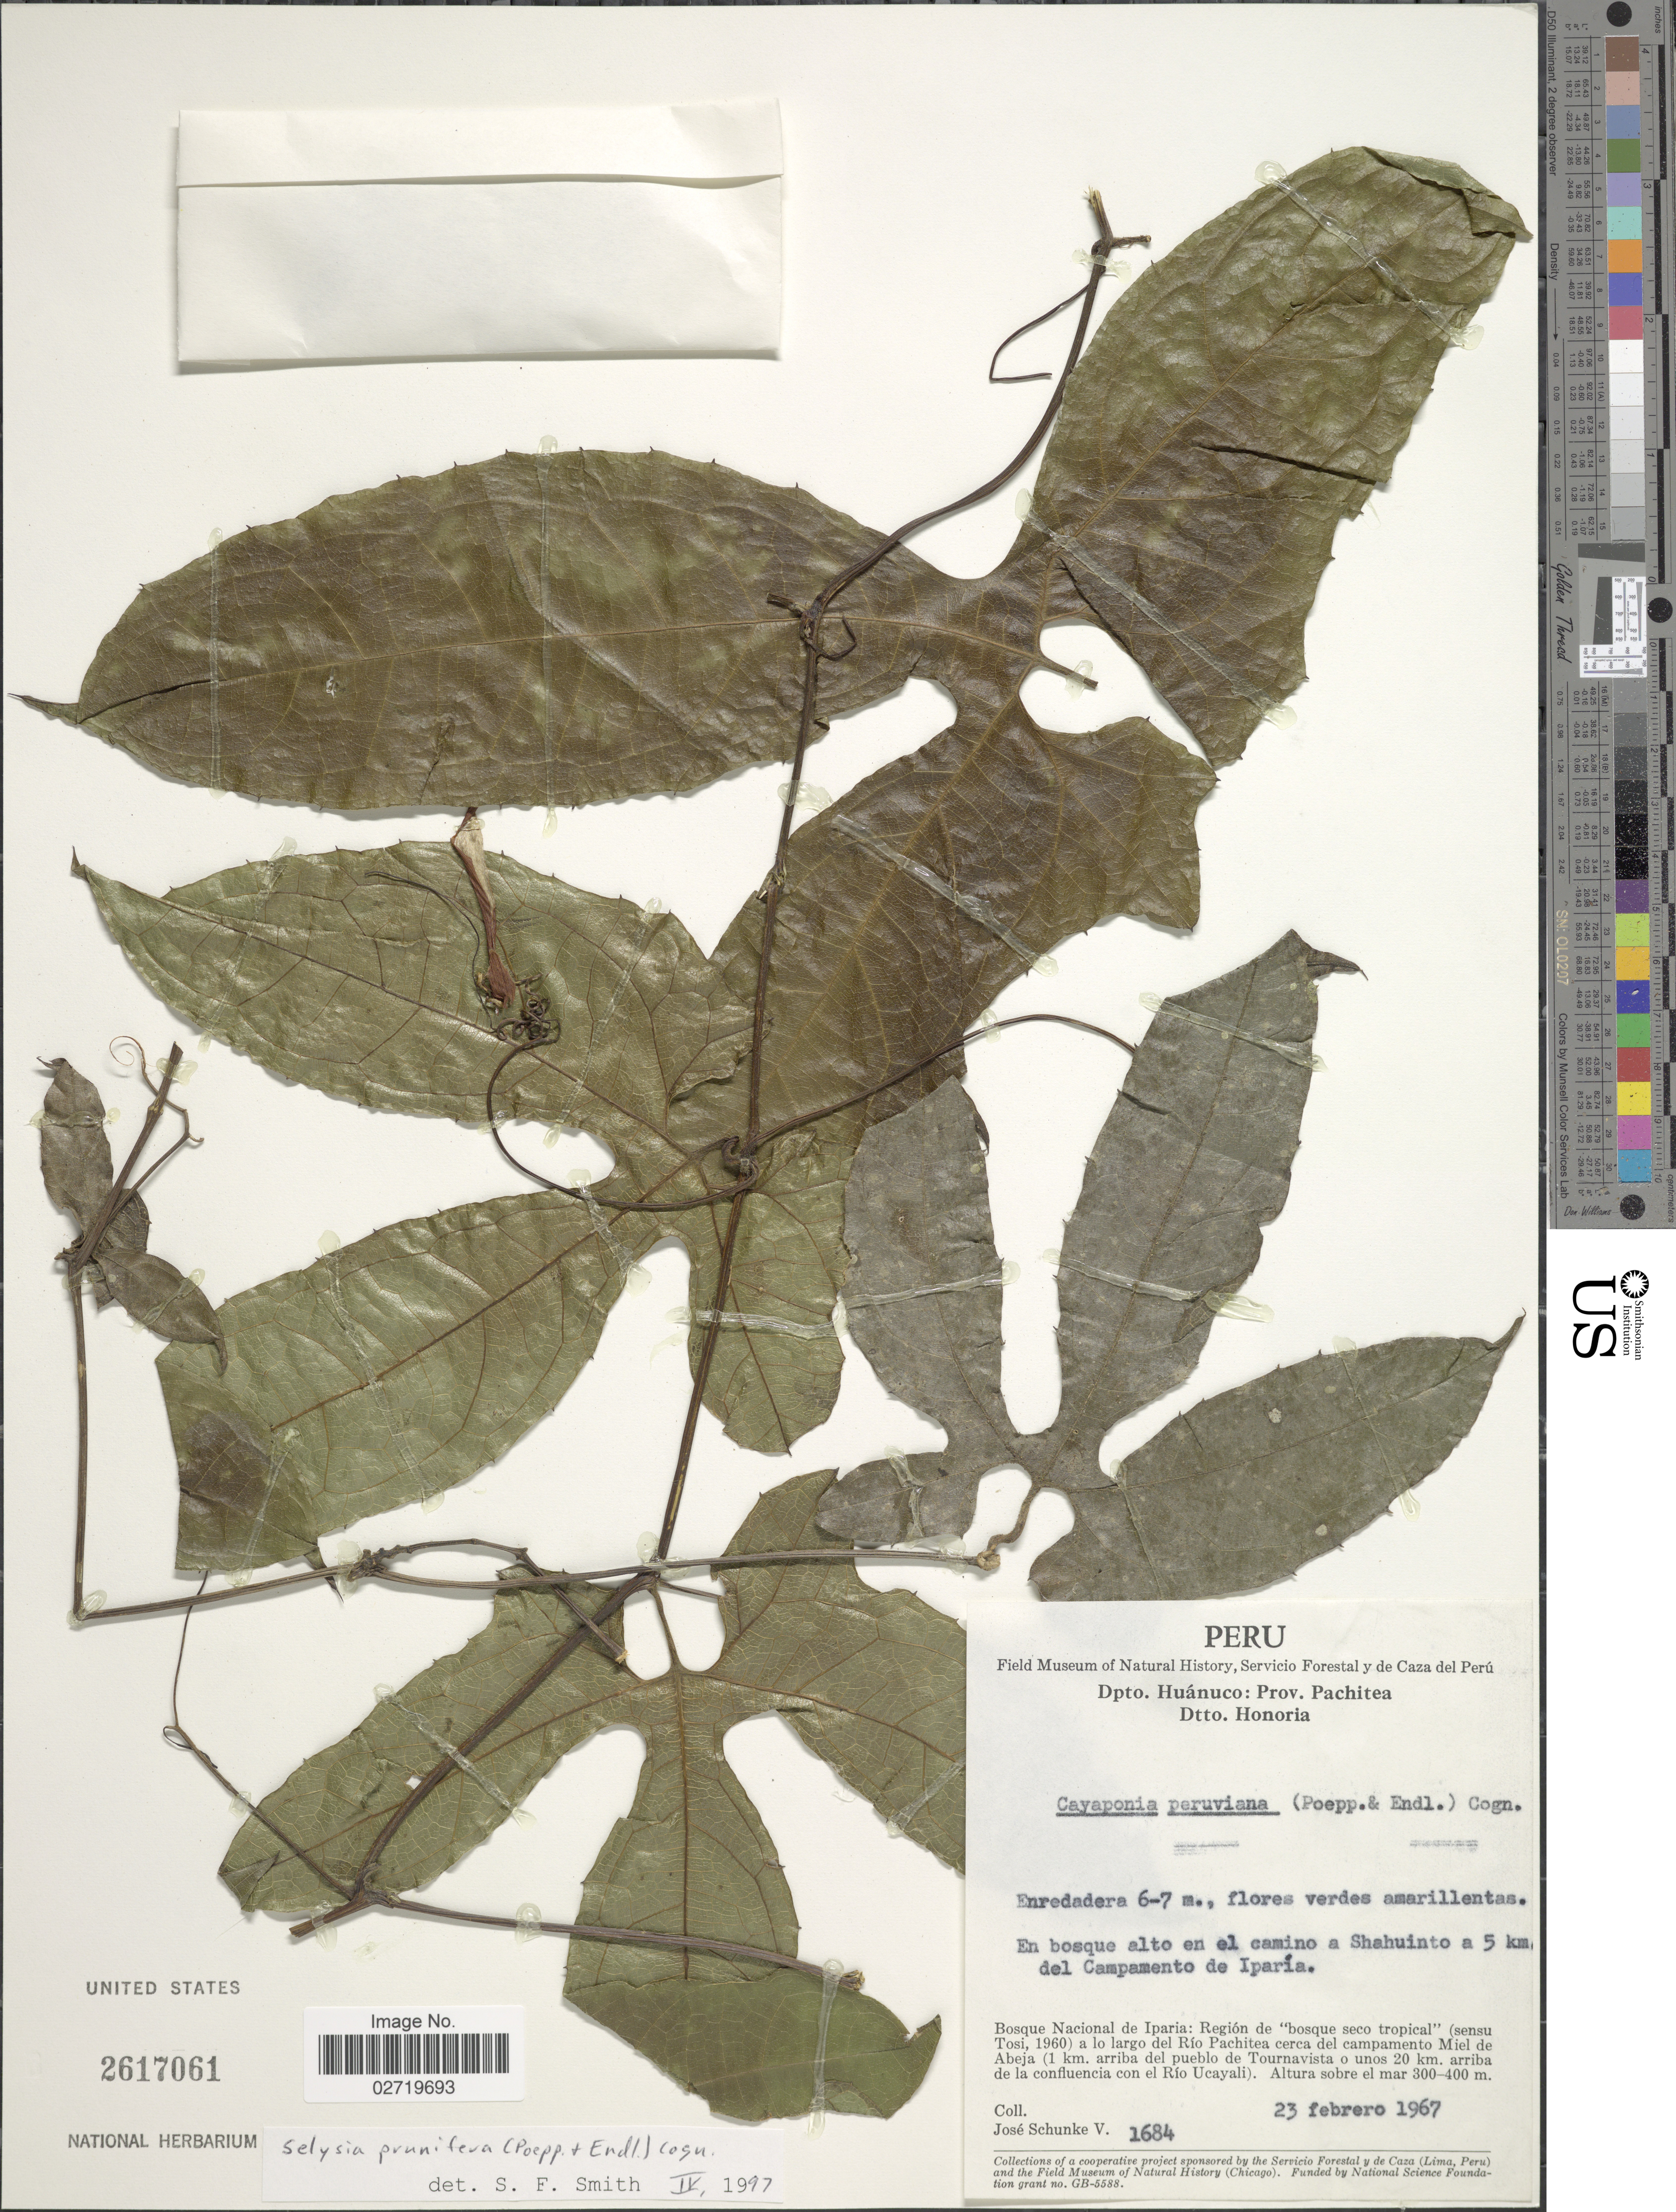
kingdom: Plantae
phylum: Tracheophyta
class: Magnoliopsida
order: Cucurbitales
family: Cucurbitaceae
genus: Selysia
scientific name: Selysia prunifera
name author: (Poepp. & Endl.) Cogn.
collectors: J. Schunke Vigo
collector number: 1684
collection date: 1967-02-23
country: Peru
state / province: Huánuco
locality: Dpto. Huánuco: Prov. Pachitea. Dtto. Honoria. En bosque alto en el camino a Shahuinto a 5 km. del Campamento de Iparía. Bosque Nacional de Iparia: Región de "bosque seco tropical"a lo largo del Río Pachitea cerca del campamento Miel de Abeja (1 km. arriba del pueblo de Tournavista o unos 20 km. arriba de la confluencia con el Río Ucayali).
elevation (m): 300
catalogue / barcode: US 2617061